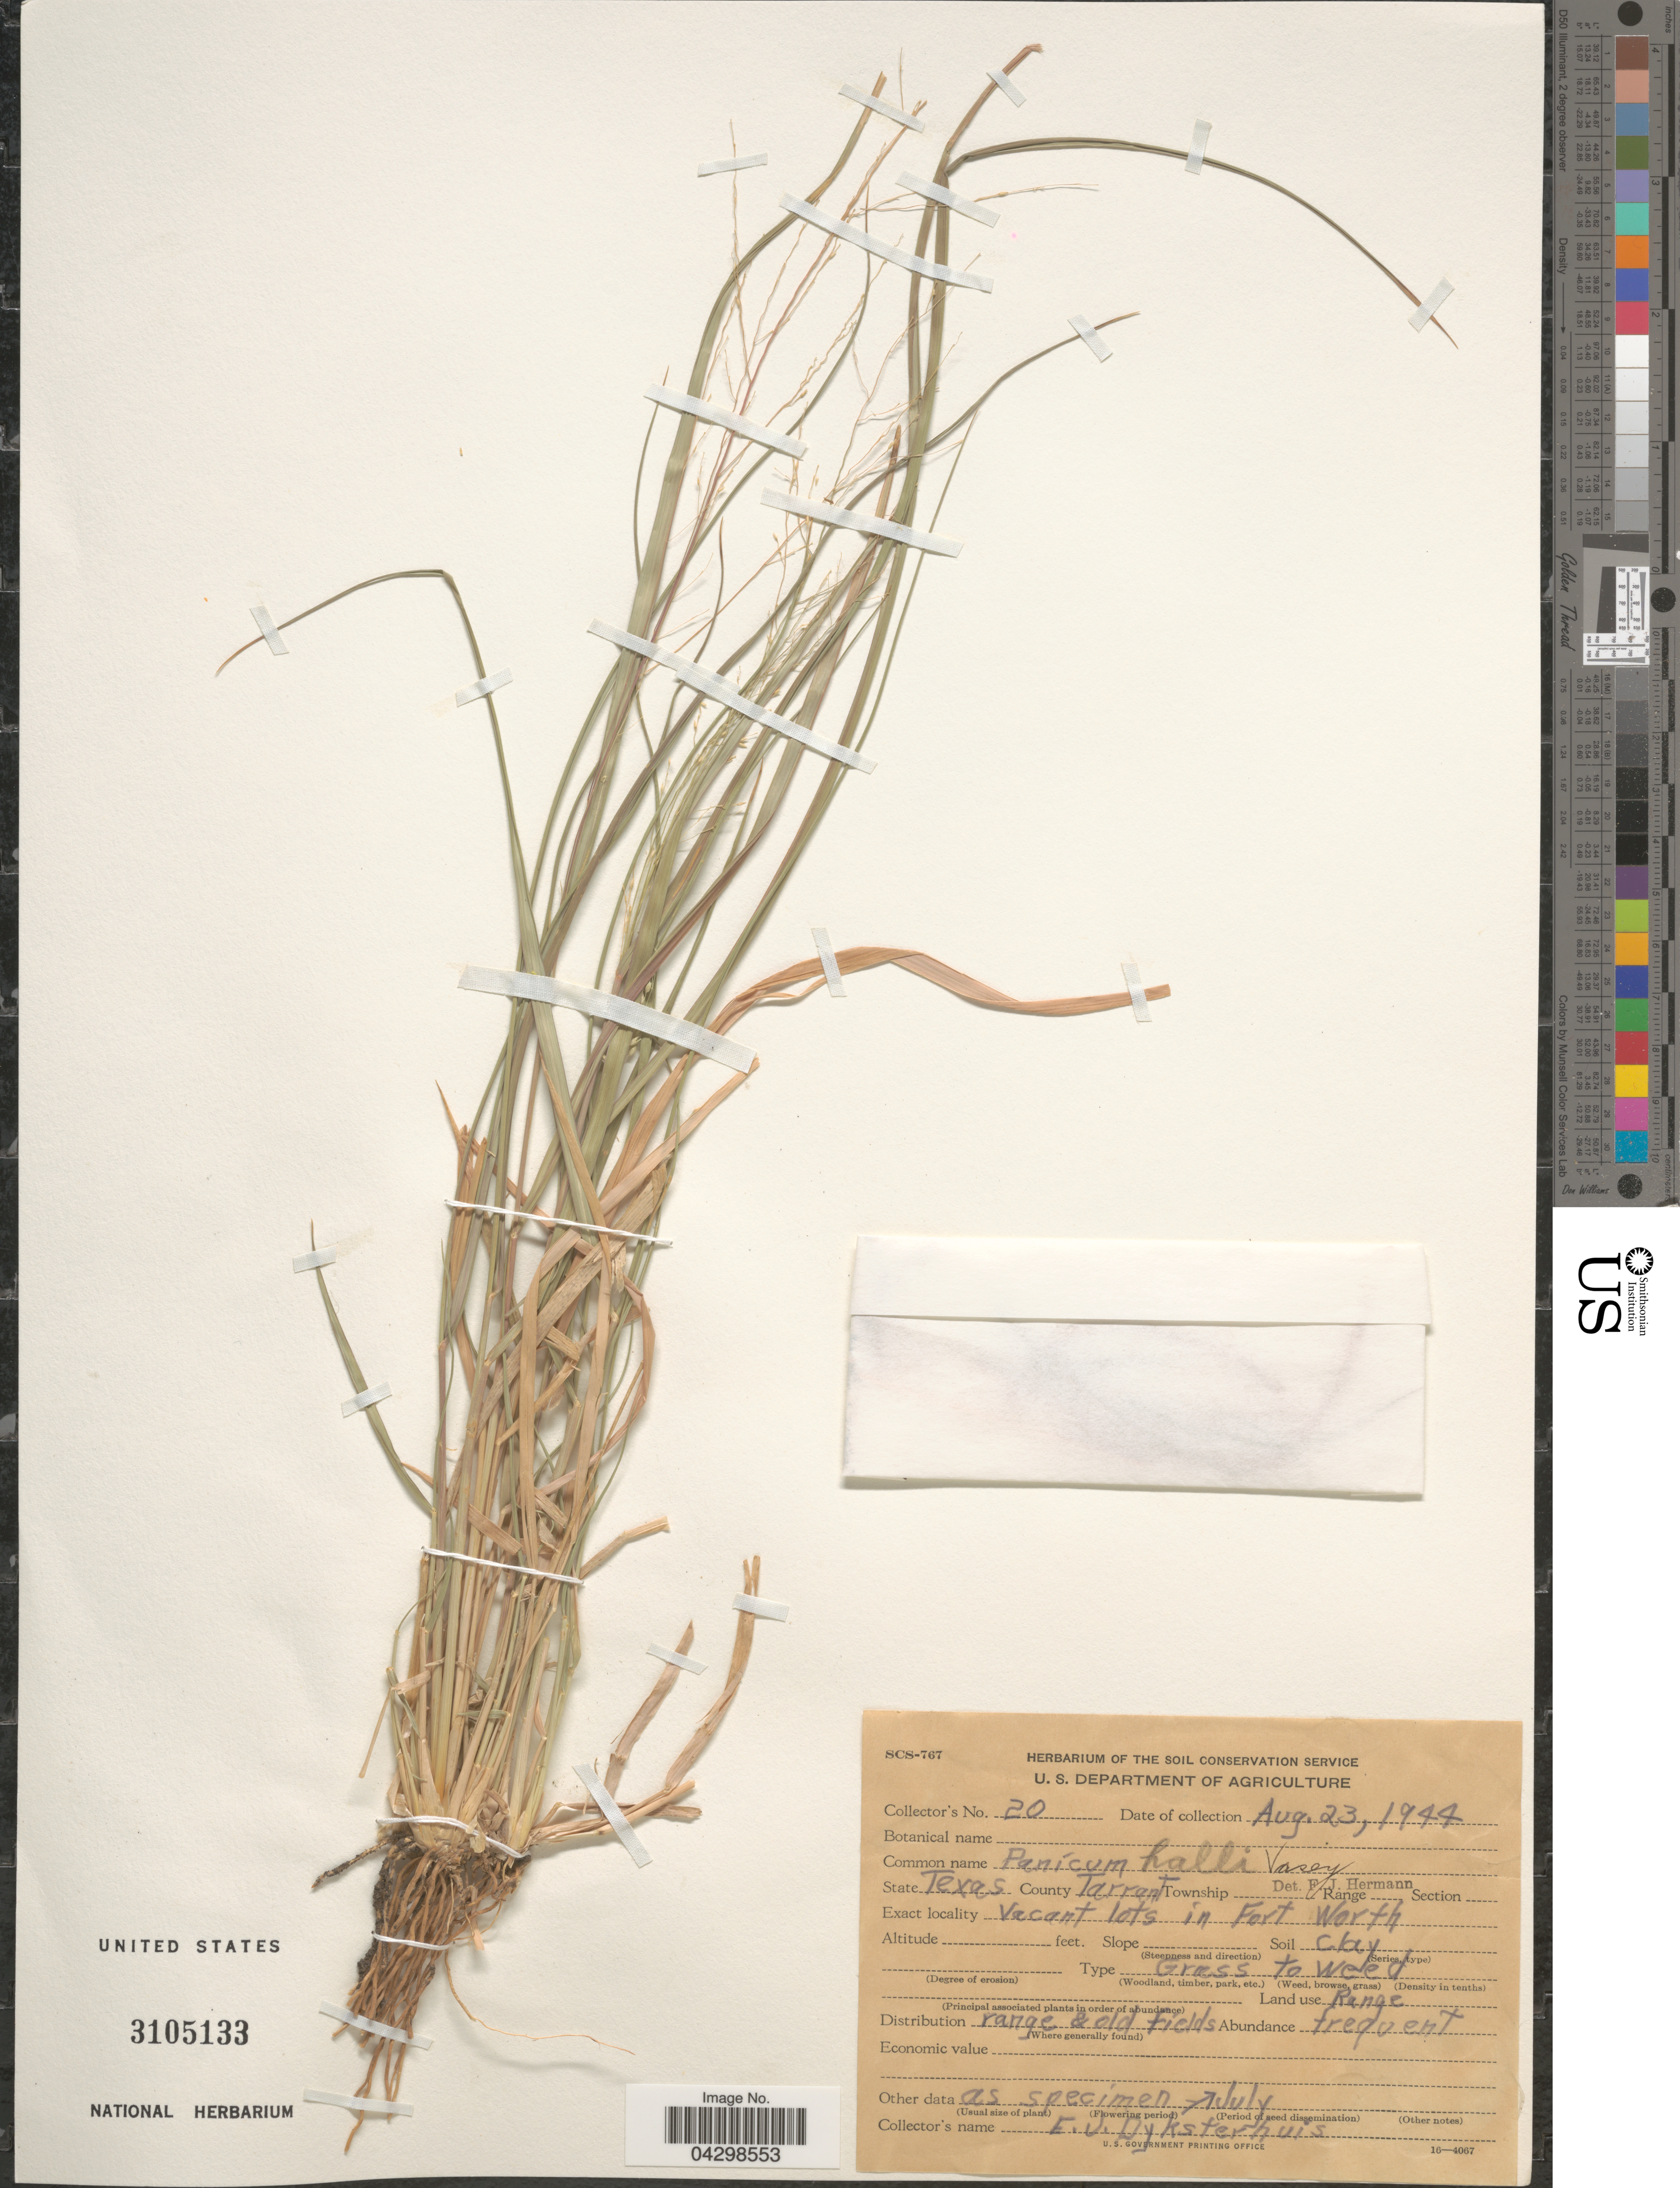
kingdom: Plantae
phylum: Tracheophyta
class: Liliopsida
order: Poales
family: Poaceae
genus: Panicum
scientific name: Panicum hallii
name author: Vasey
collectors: E. Dyksterhuis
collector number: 20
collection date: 1944-08-23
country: United States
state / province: Texas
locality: County Tarrant. Vacant lots in Fort Worth.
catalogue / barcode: US 3105133